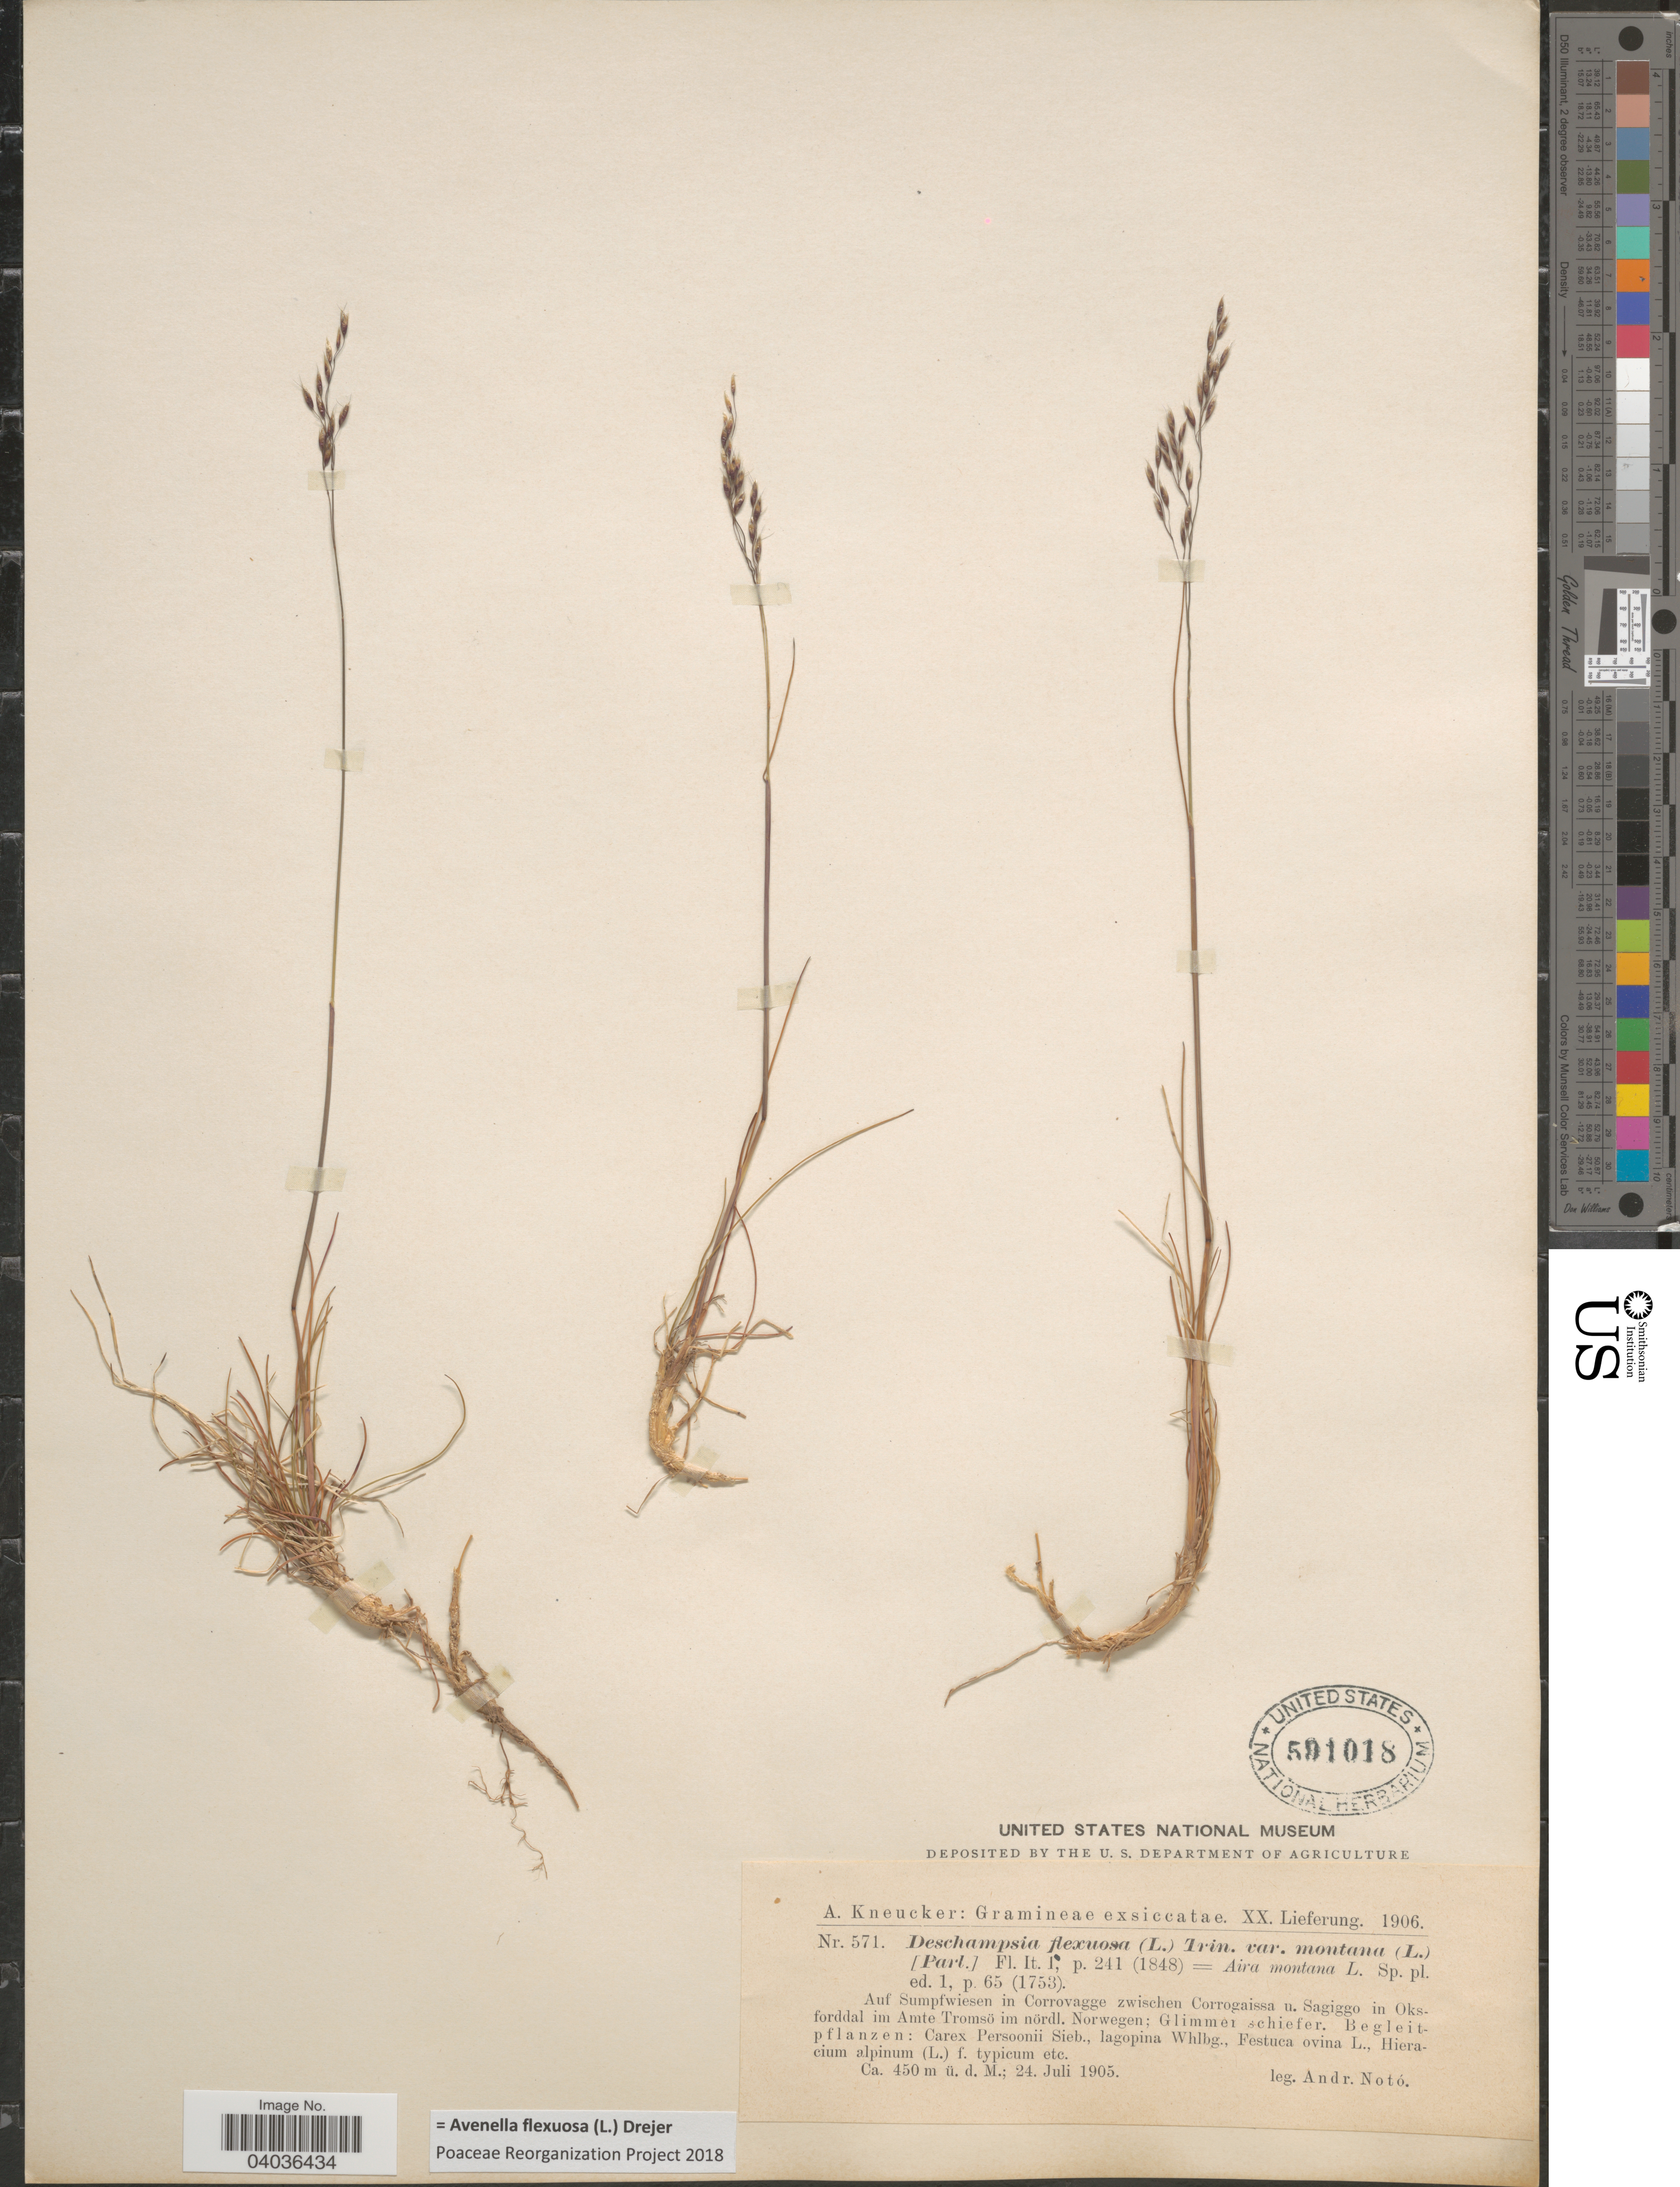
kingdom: Plantae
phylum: Tracheophyta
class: Liliopsida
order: Poales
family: Poaceae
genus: Avenella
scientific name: Avenella flexuosa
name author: (L.) Drejer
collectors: A. Noto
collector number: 571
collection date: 1905-07-24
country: Norway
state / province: Troms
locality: Auf Sumpfwiesen in Corrovagge zwischen Corrogaissa u. Sagiggo in Oksforddal im Amte Tromsö im nörl. Norwegen.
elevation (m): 450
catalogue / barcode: US 591018